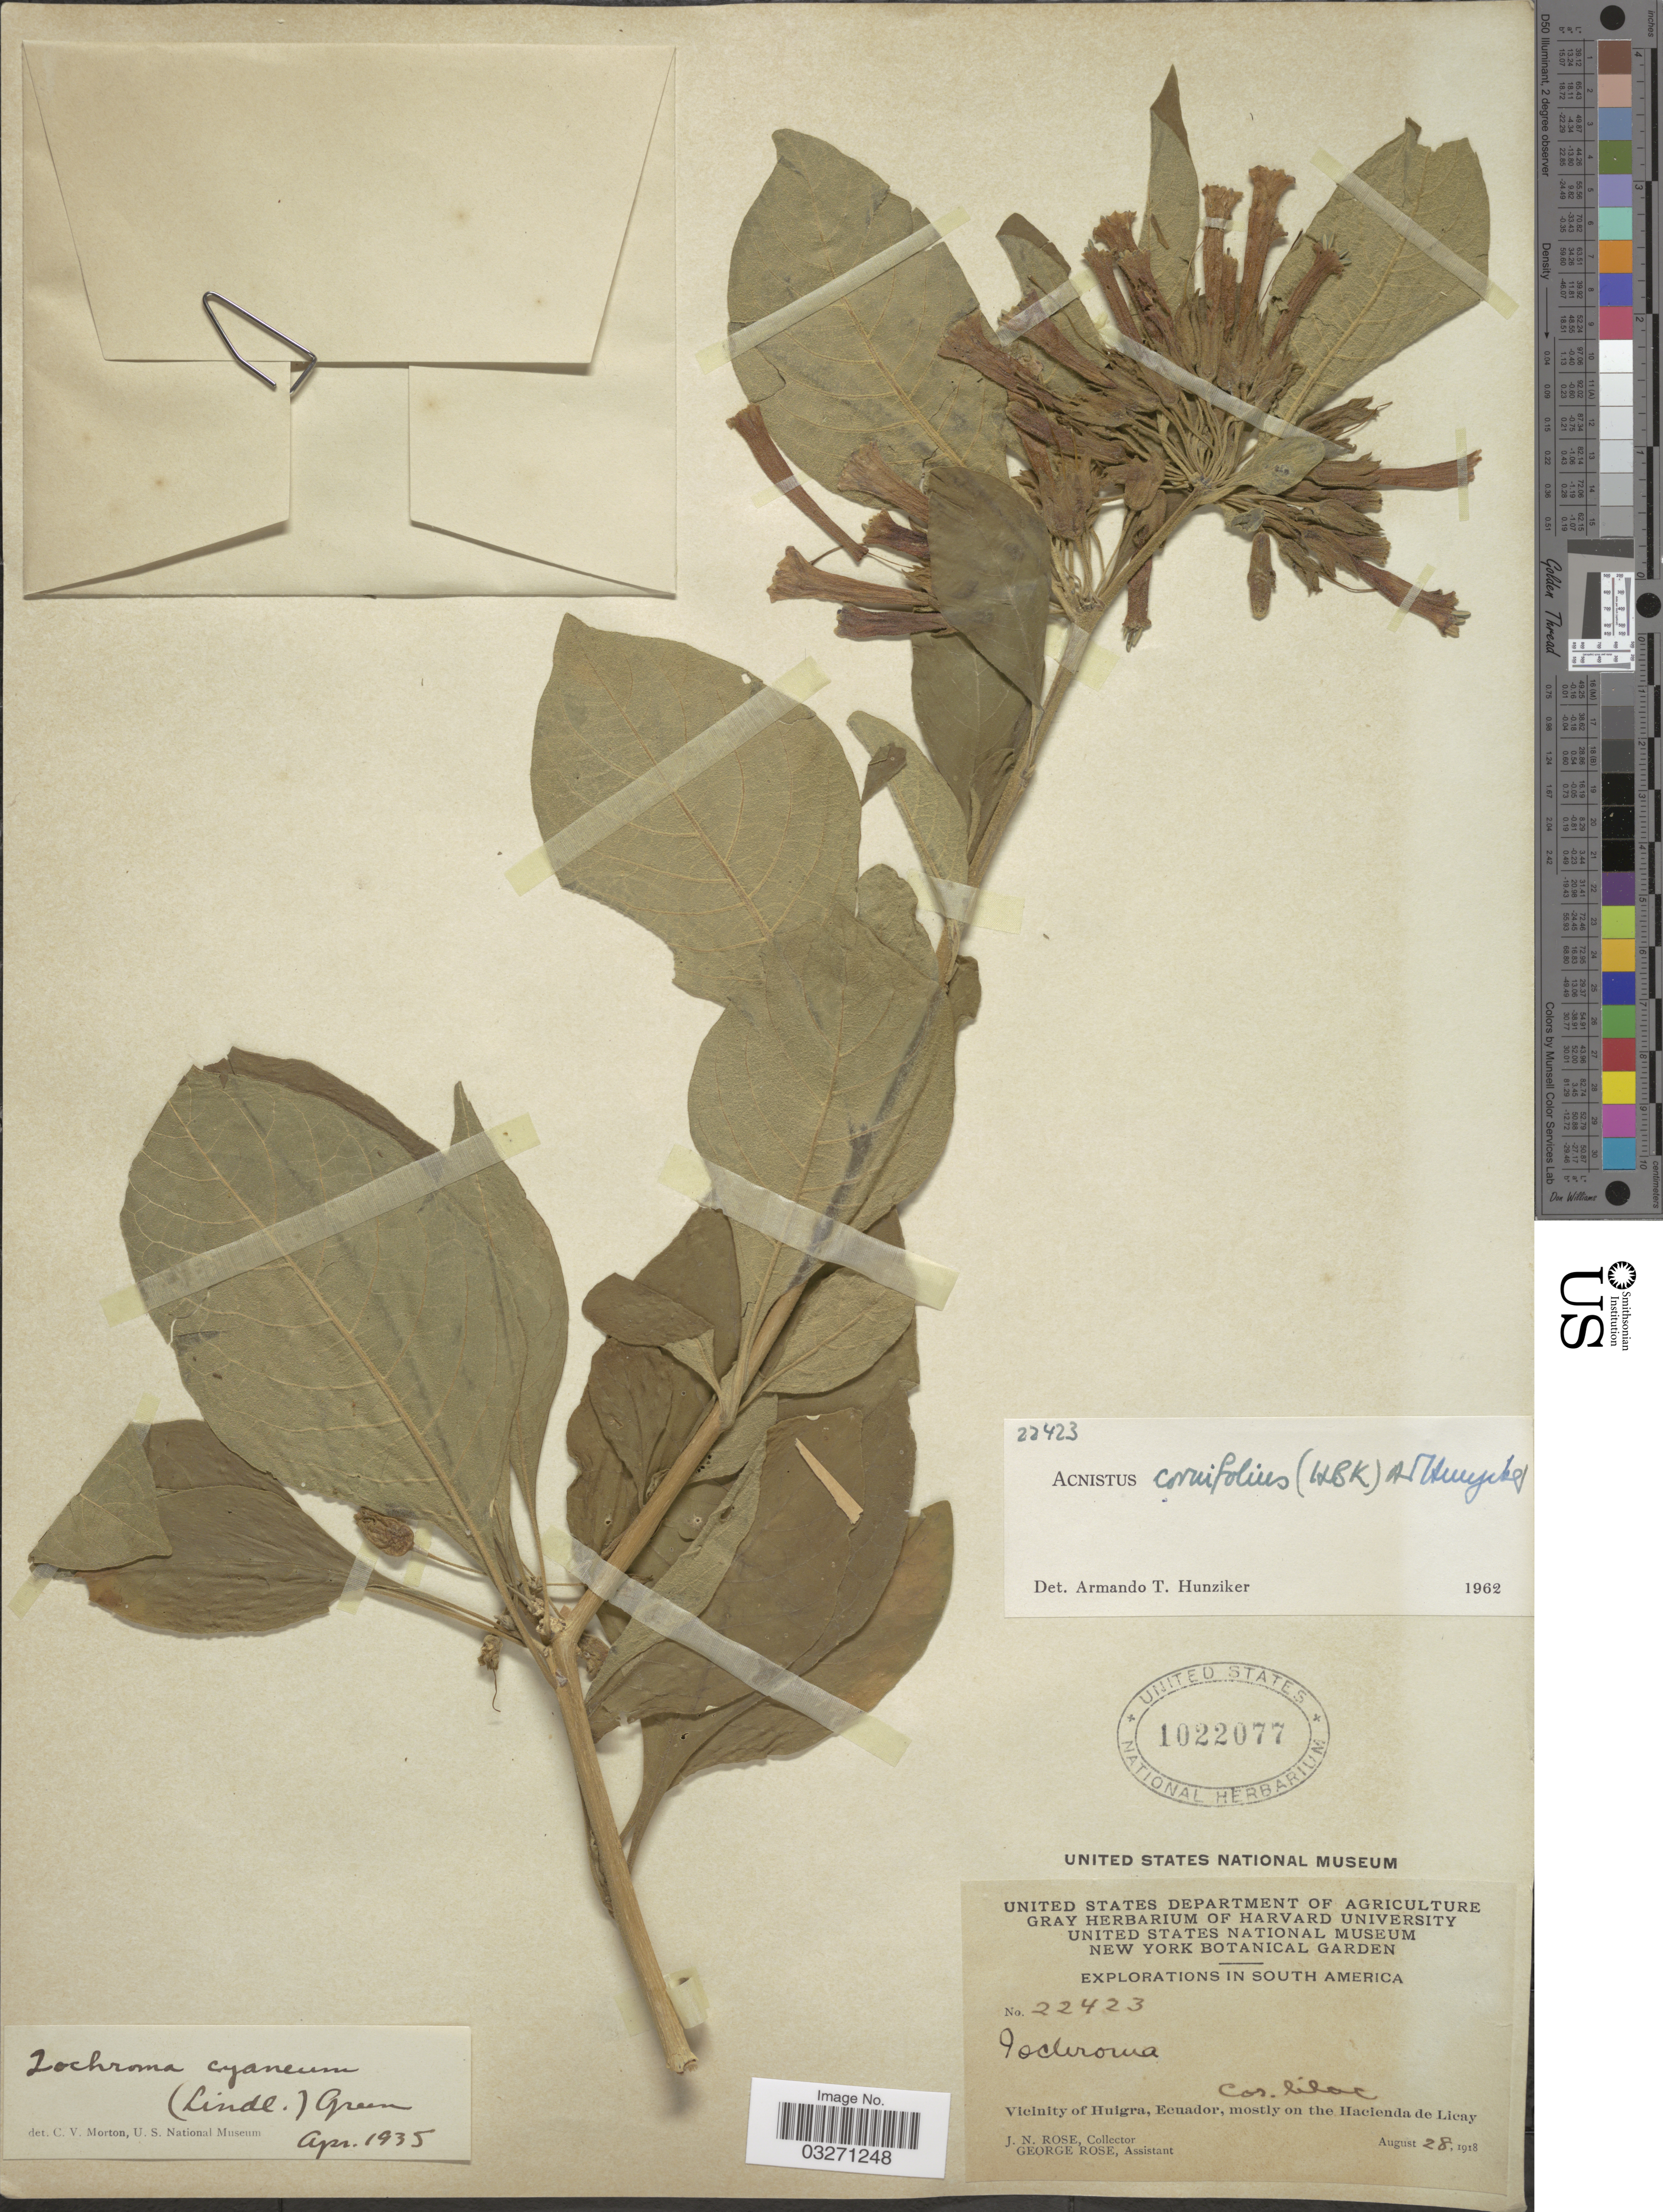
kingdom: Plantae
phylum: Tracheophyta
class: Magnoliopsida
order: Solanales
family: Solanaceae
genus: Acnistus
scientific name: Acnistus cornifolius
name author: (Kunth) Hunz.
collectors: J. N. Rose & G. Rose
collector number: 22423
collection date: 1918-08-28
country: Ecuador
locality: Vicinity of Huigra, mostly on the Hacienda de Licay.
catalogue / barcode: US 1022077